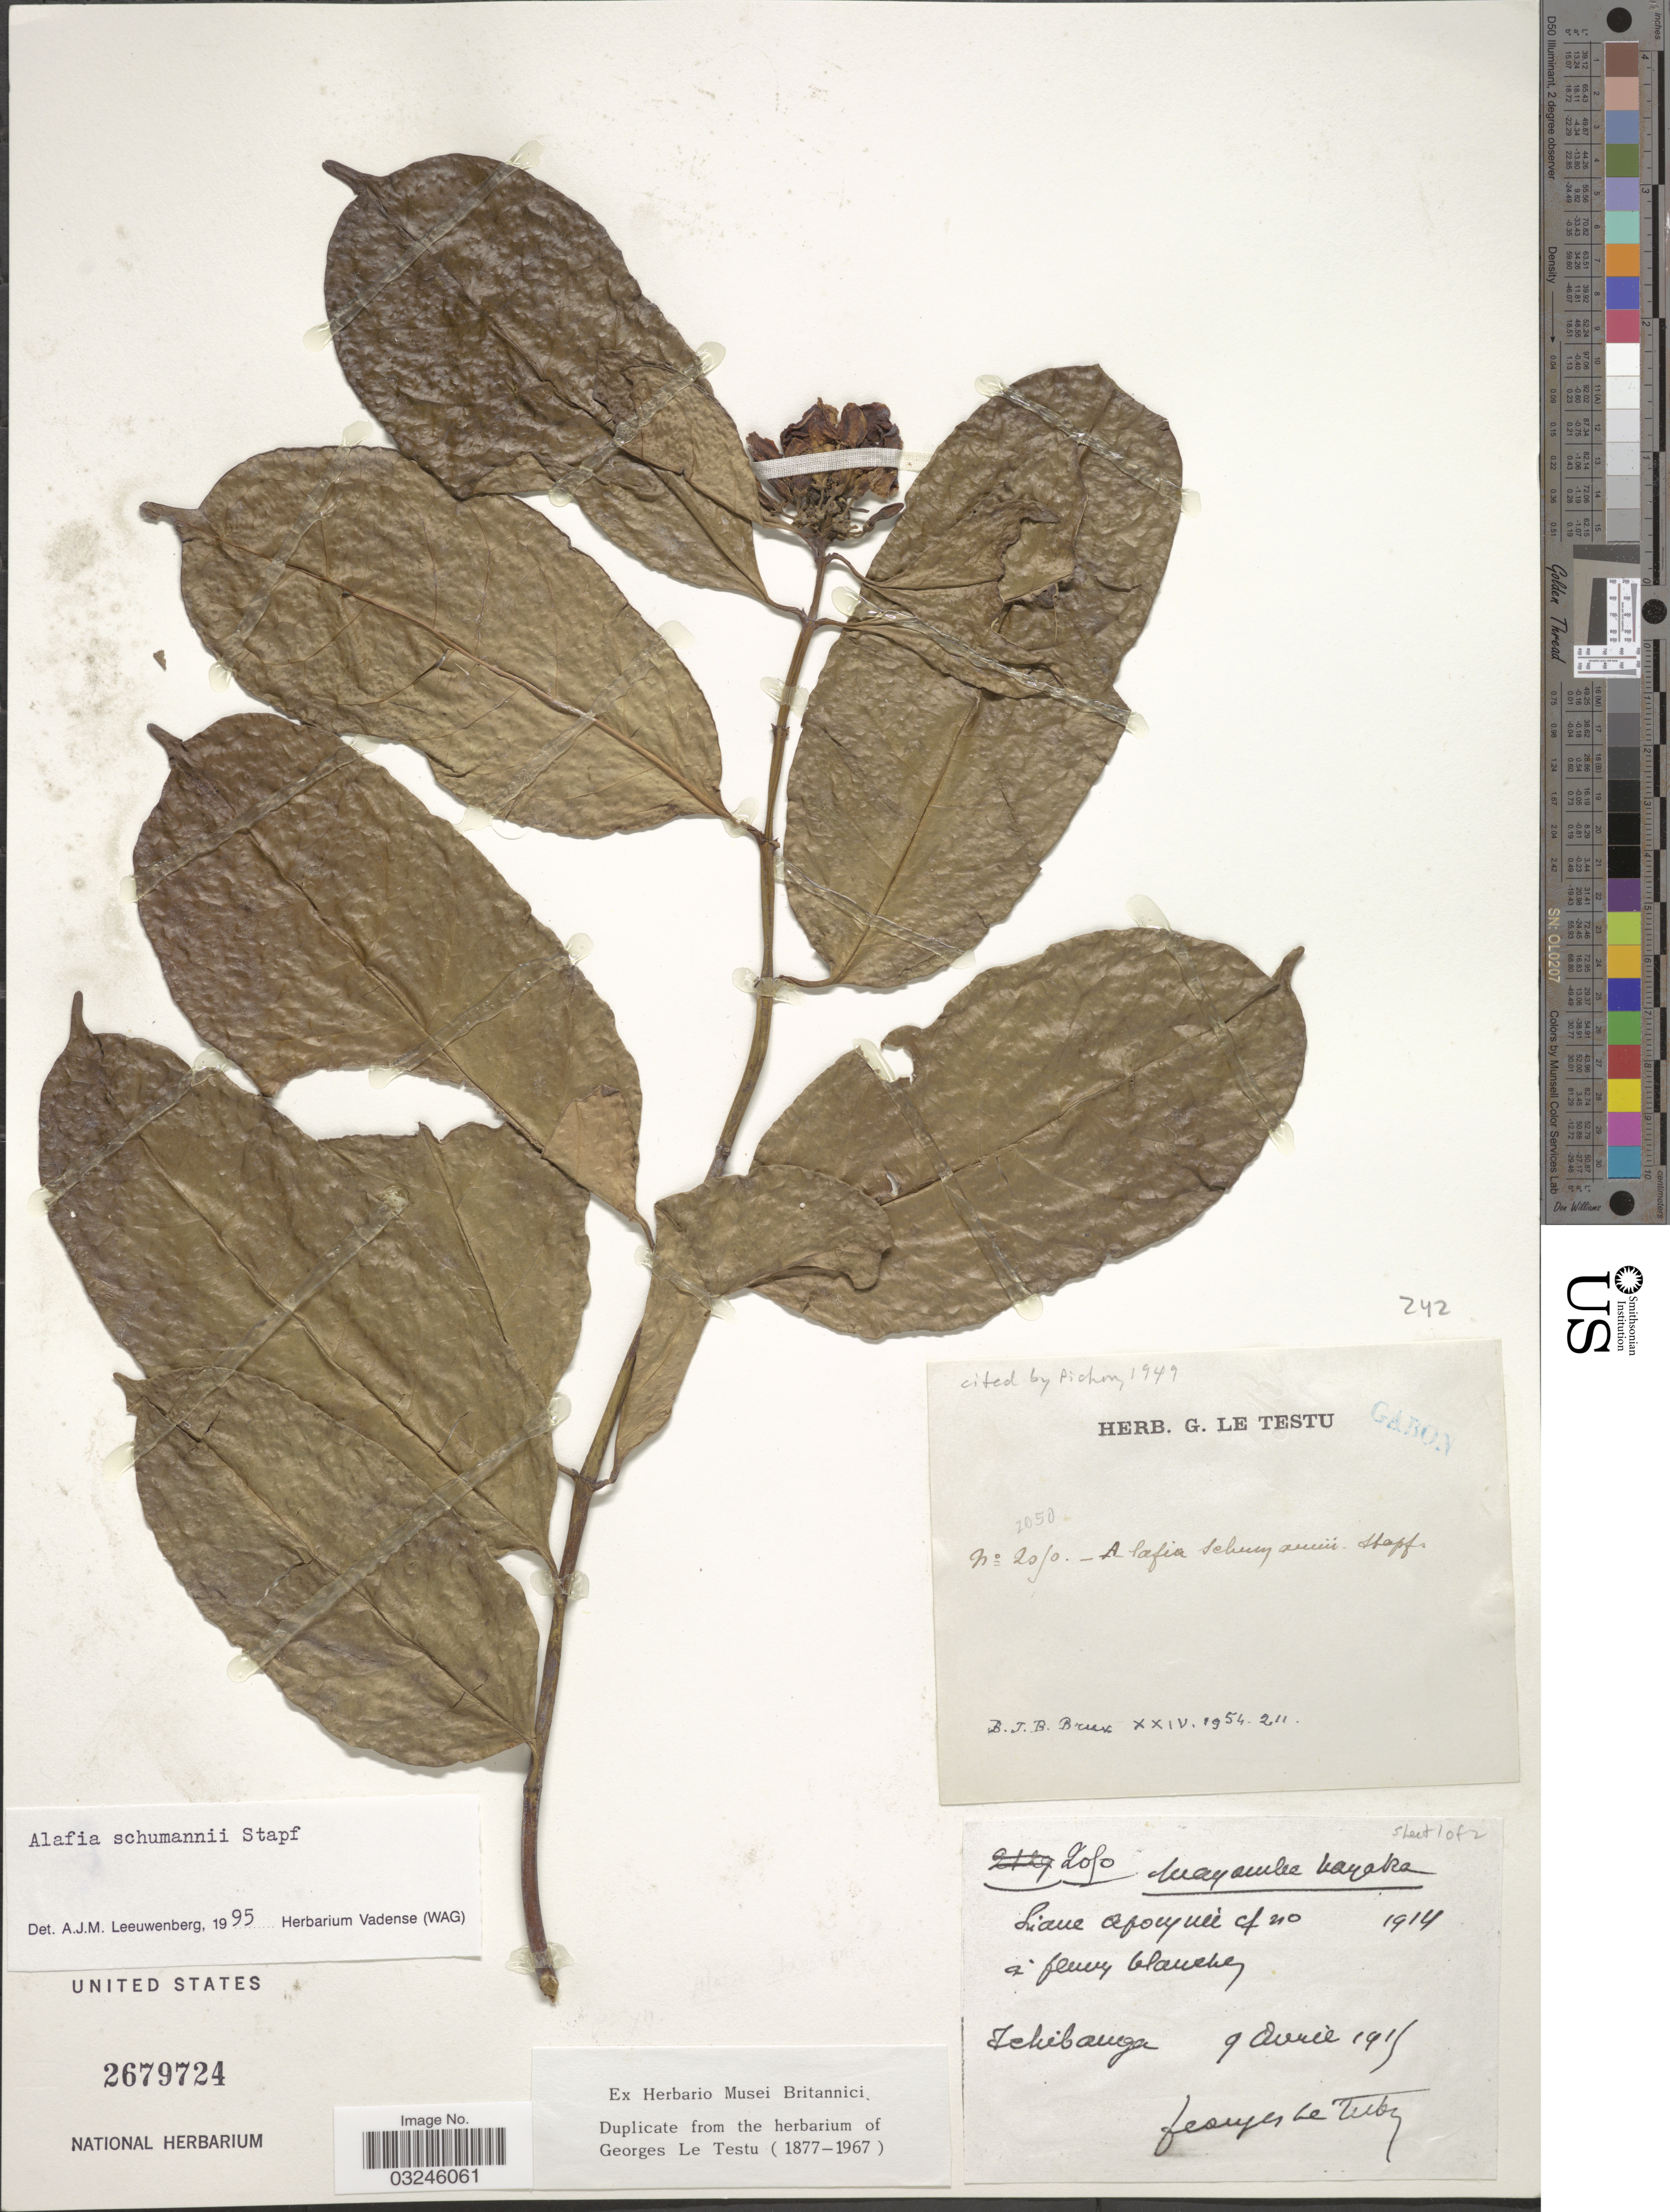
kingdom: Plantae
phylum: Tracheophyta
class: Magnoliopsida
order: Gentianales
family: Apocynaceae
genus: Alafia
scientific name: Alafia schumannii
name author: Stapf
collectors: G. Le Testu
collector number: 2050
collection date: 1915-04-09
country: Gabon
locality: Tchibanga. Mayambe bayaka. [interpreted]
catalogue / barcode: US 2679724